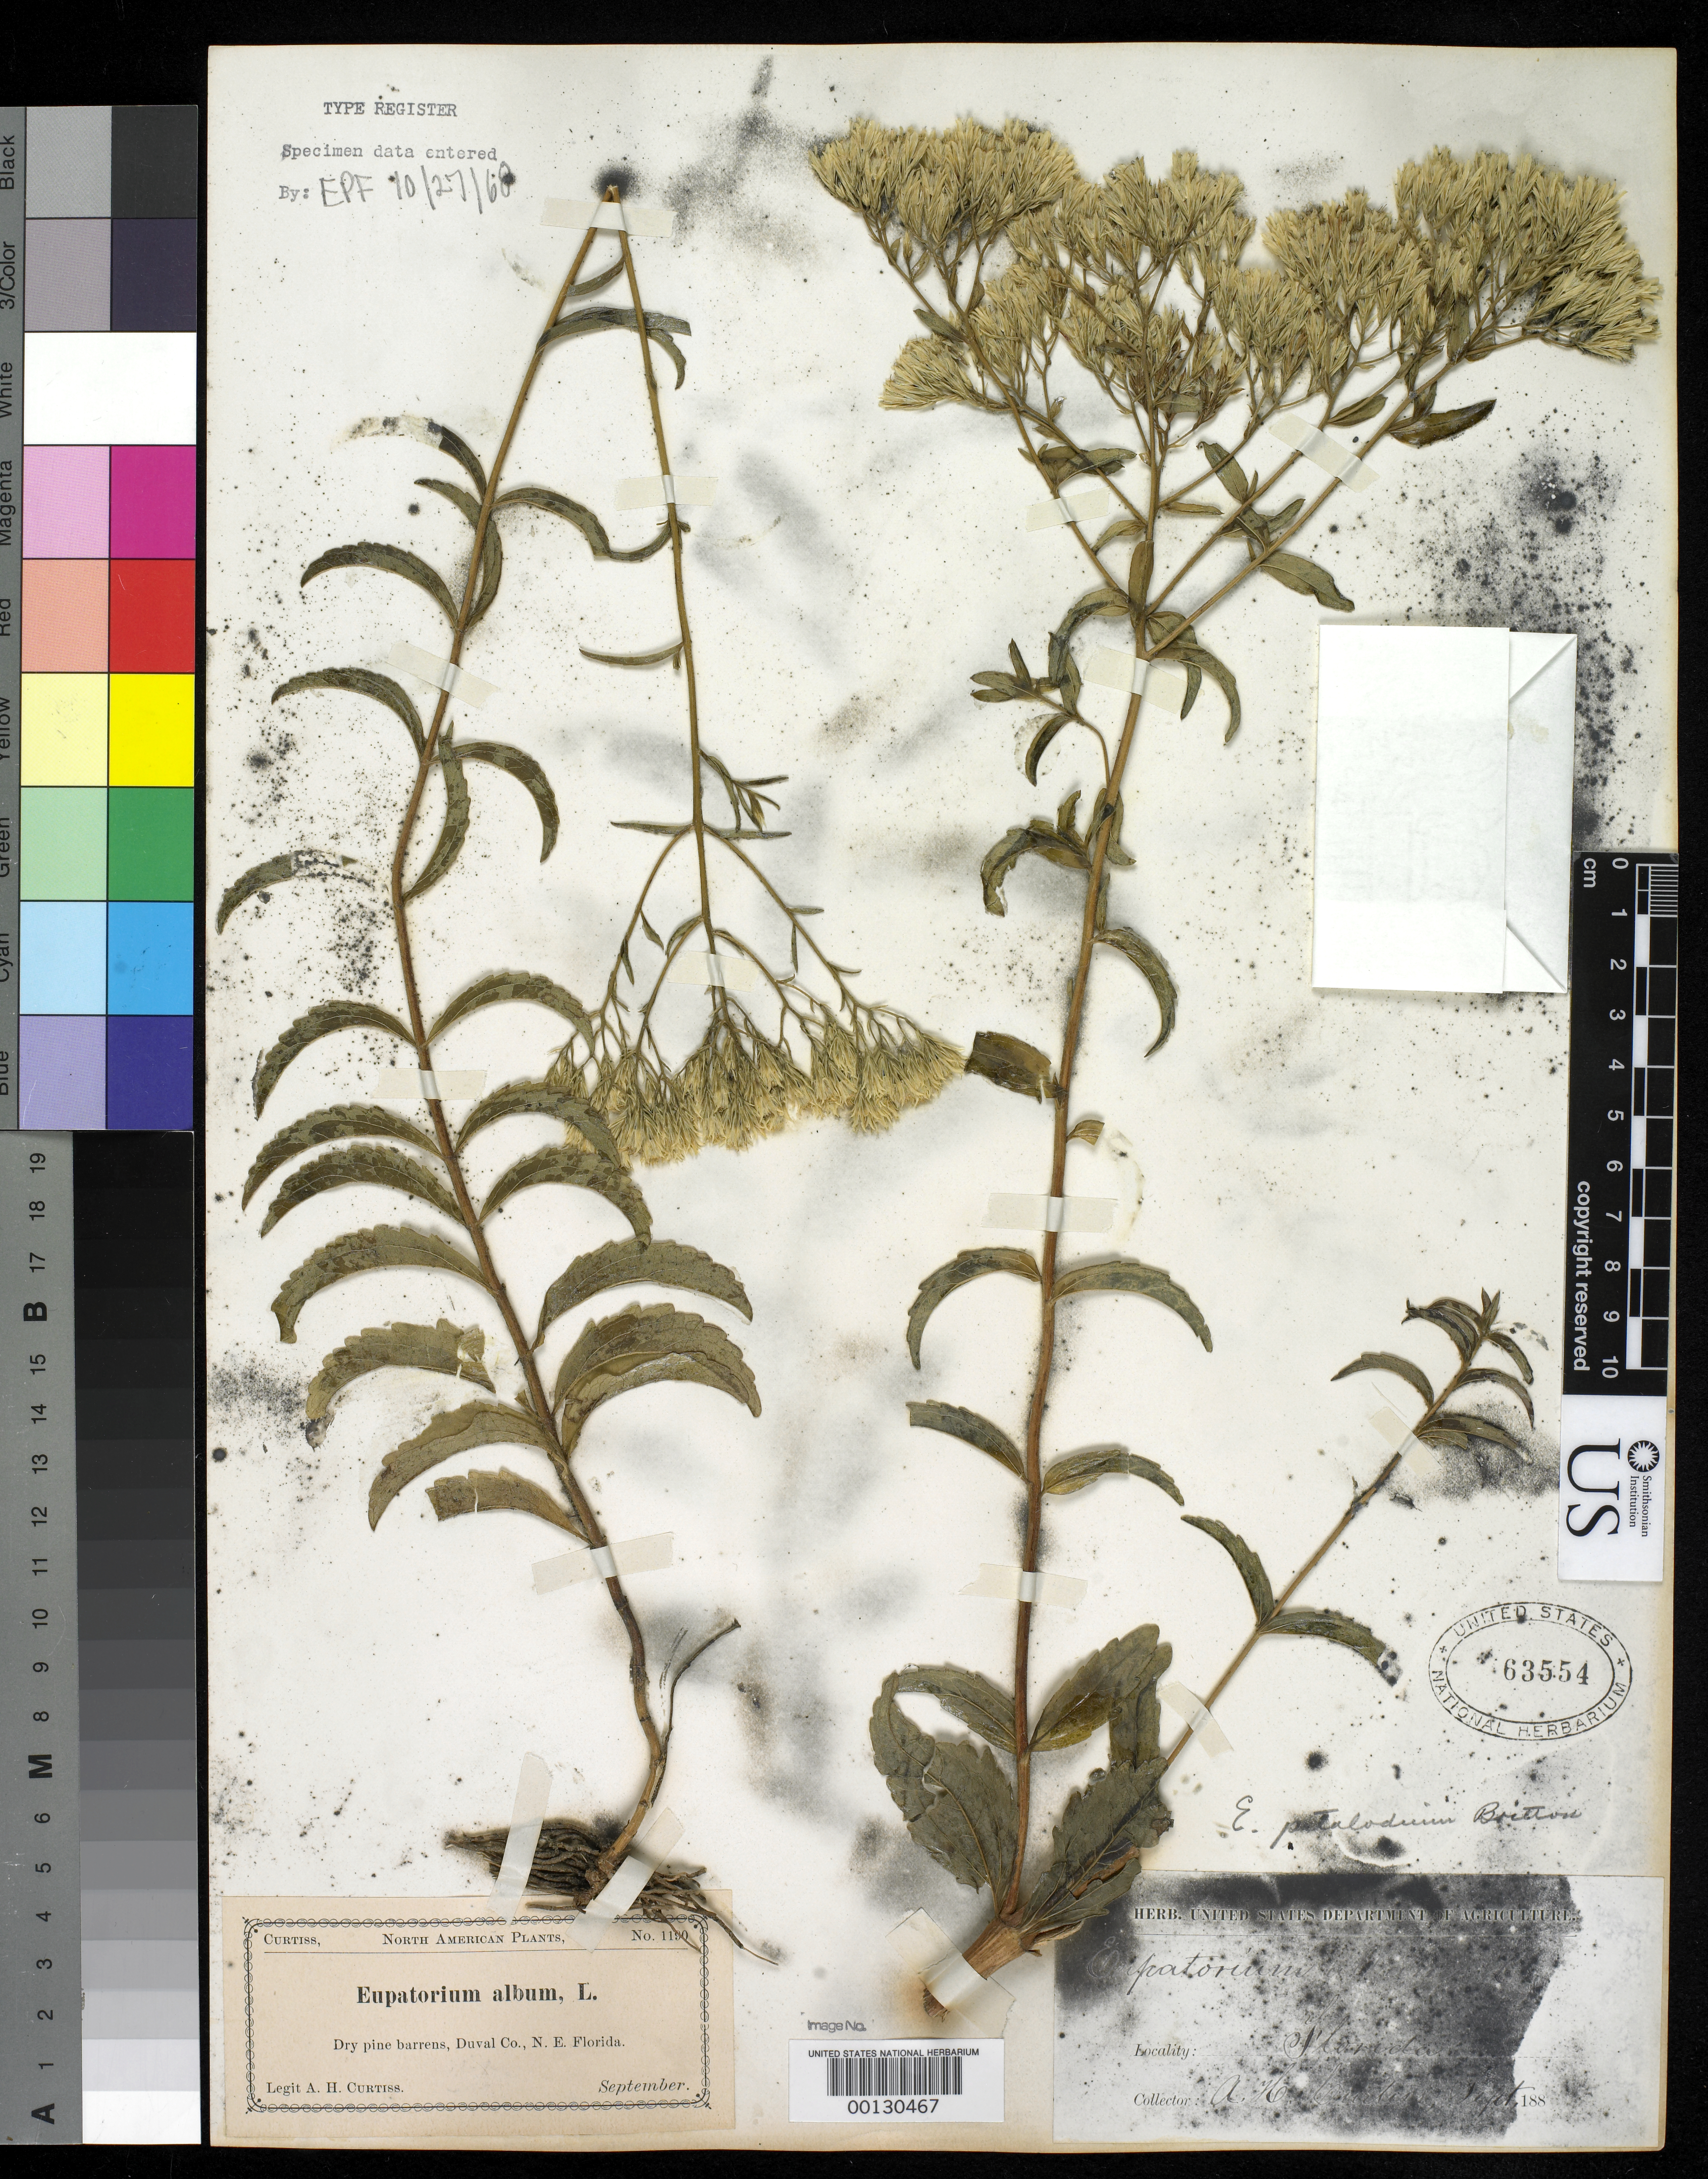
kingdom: Plantae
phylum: Tracheophyta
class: Magnoliopsida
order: Asterales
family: Asteraceae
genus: Eupatorium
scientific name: Eupatorium petaloideum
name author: Britton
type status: Syntype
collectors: A. H. Curtiss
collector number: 1190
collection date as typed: Sep 1888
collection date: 1888-09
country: United States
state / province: Florida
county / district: Duval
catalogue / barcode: US 63554